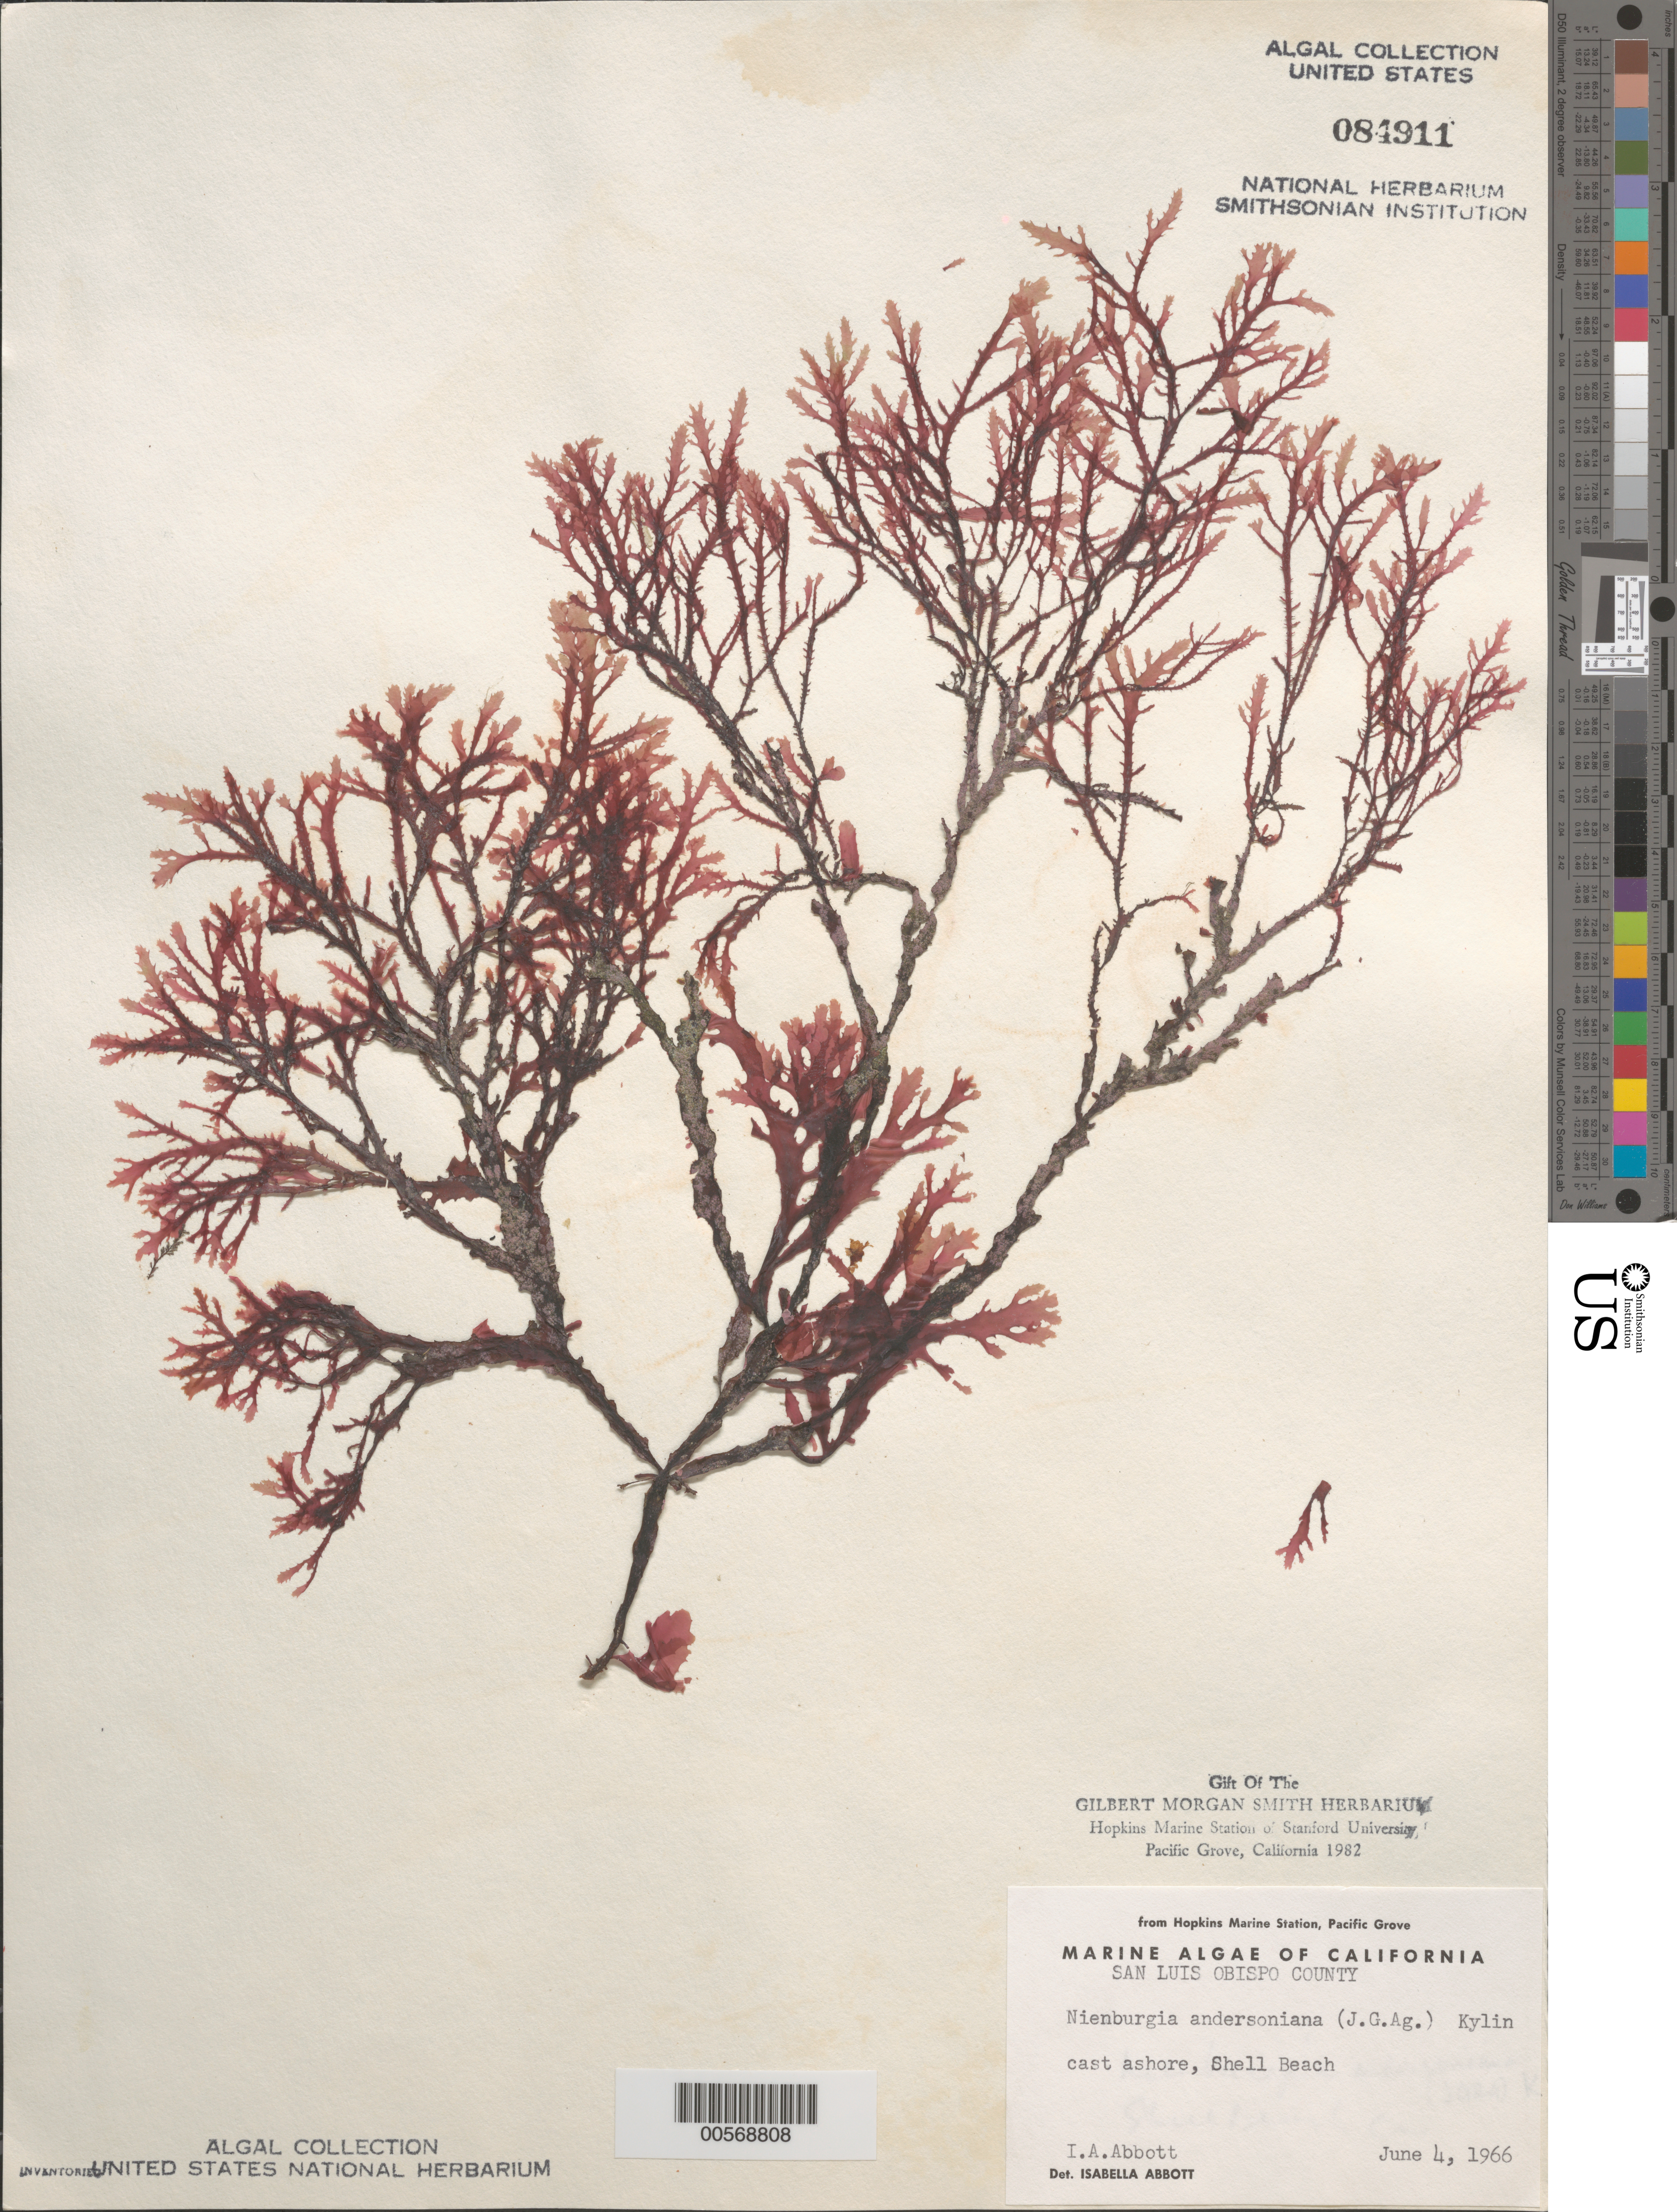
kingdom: Plantae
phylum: Rhodophyta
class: Florideophyceae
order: Ceramiales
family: Delesseriaceae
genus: Nienburgia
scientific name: Nienburgia andersoniana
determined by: Abbott, Isabella A.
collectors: I. A. Abbott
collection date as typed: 04 Jun 1966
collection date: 1966-06-04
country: United States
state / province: California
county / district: San Luis Obispo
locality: Shell Beach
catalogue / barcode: US 84911